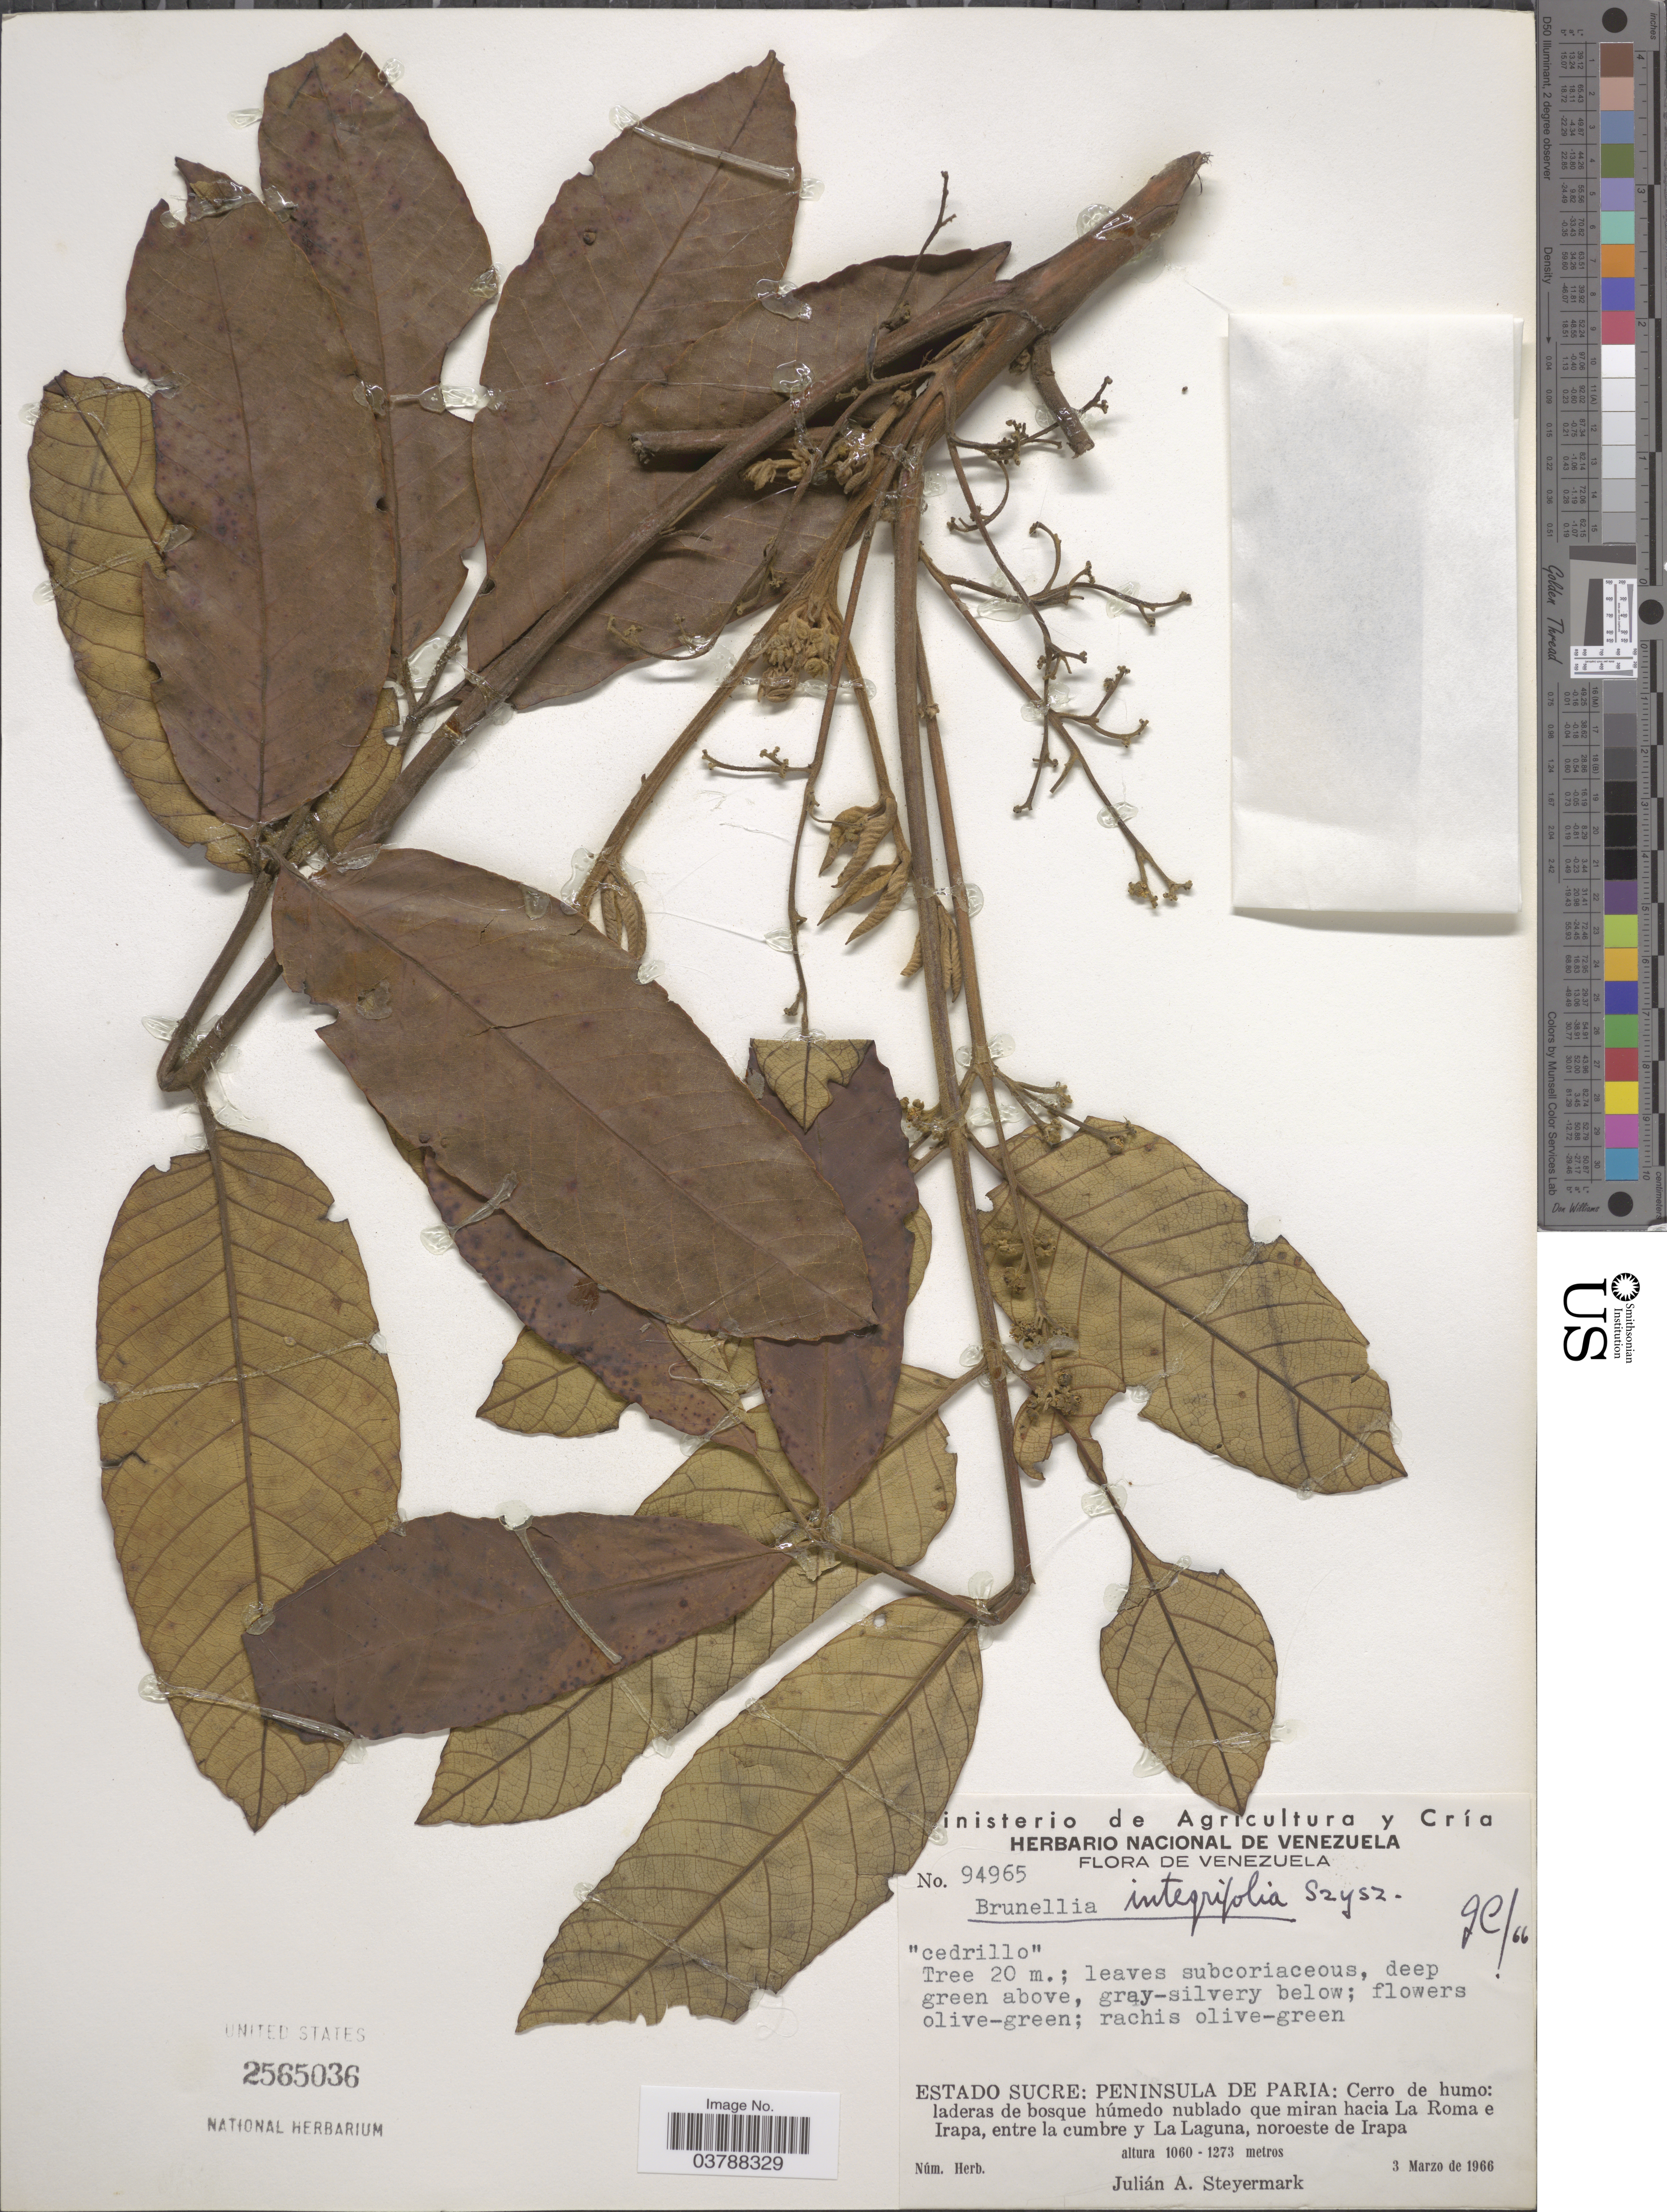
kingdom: Plantae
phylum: Tracheophyta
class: Magnoliopsida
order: Oxalidales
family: Brunelliaceae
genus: Brunellia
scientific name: Brunellia integrifolia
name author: Szyszyl.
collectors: J. Steyermark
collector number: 94965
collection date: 1966-03-03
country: Venezuela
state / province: Sucre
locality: Peninsula de Paria: Cerro de humo: laderas de bosque húmedo nublado que miran hacia La Roma e Irapa, entre la cumbre y La Laguna, noroeste de Irapa.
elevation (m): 1060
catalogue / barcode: US 2565036